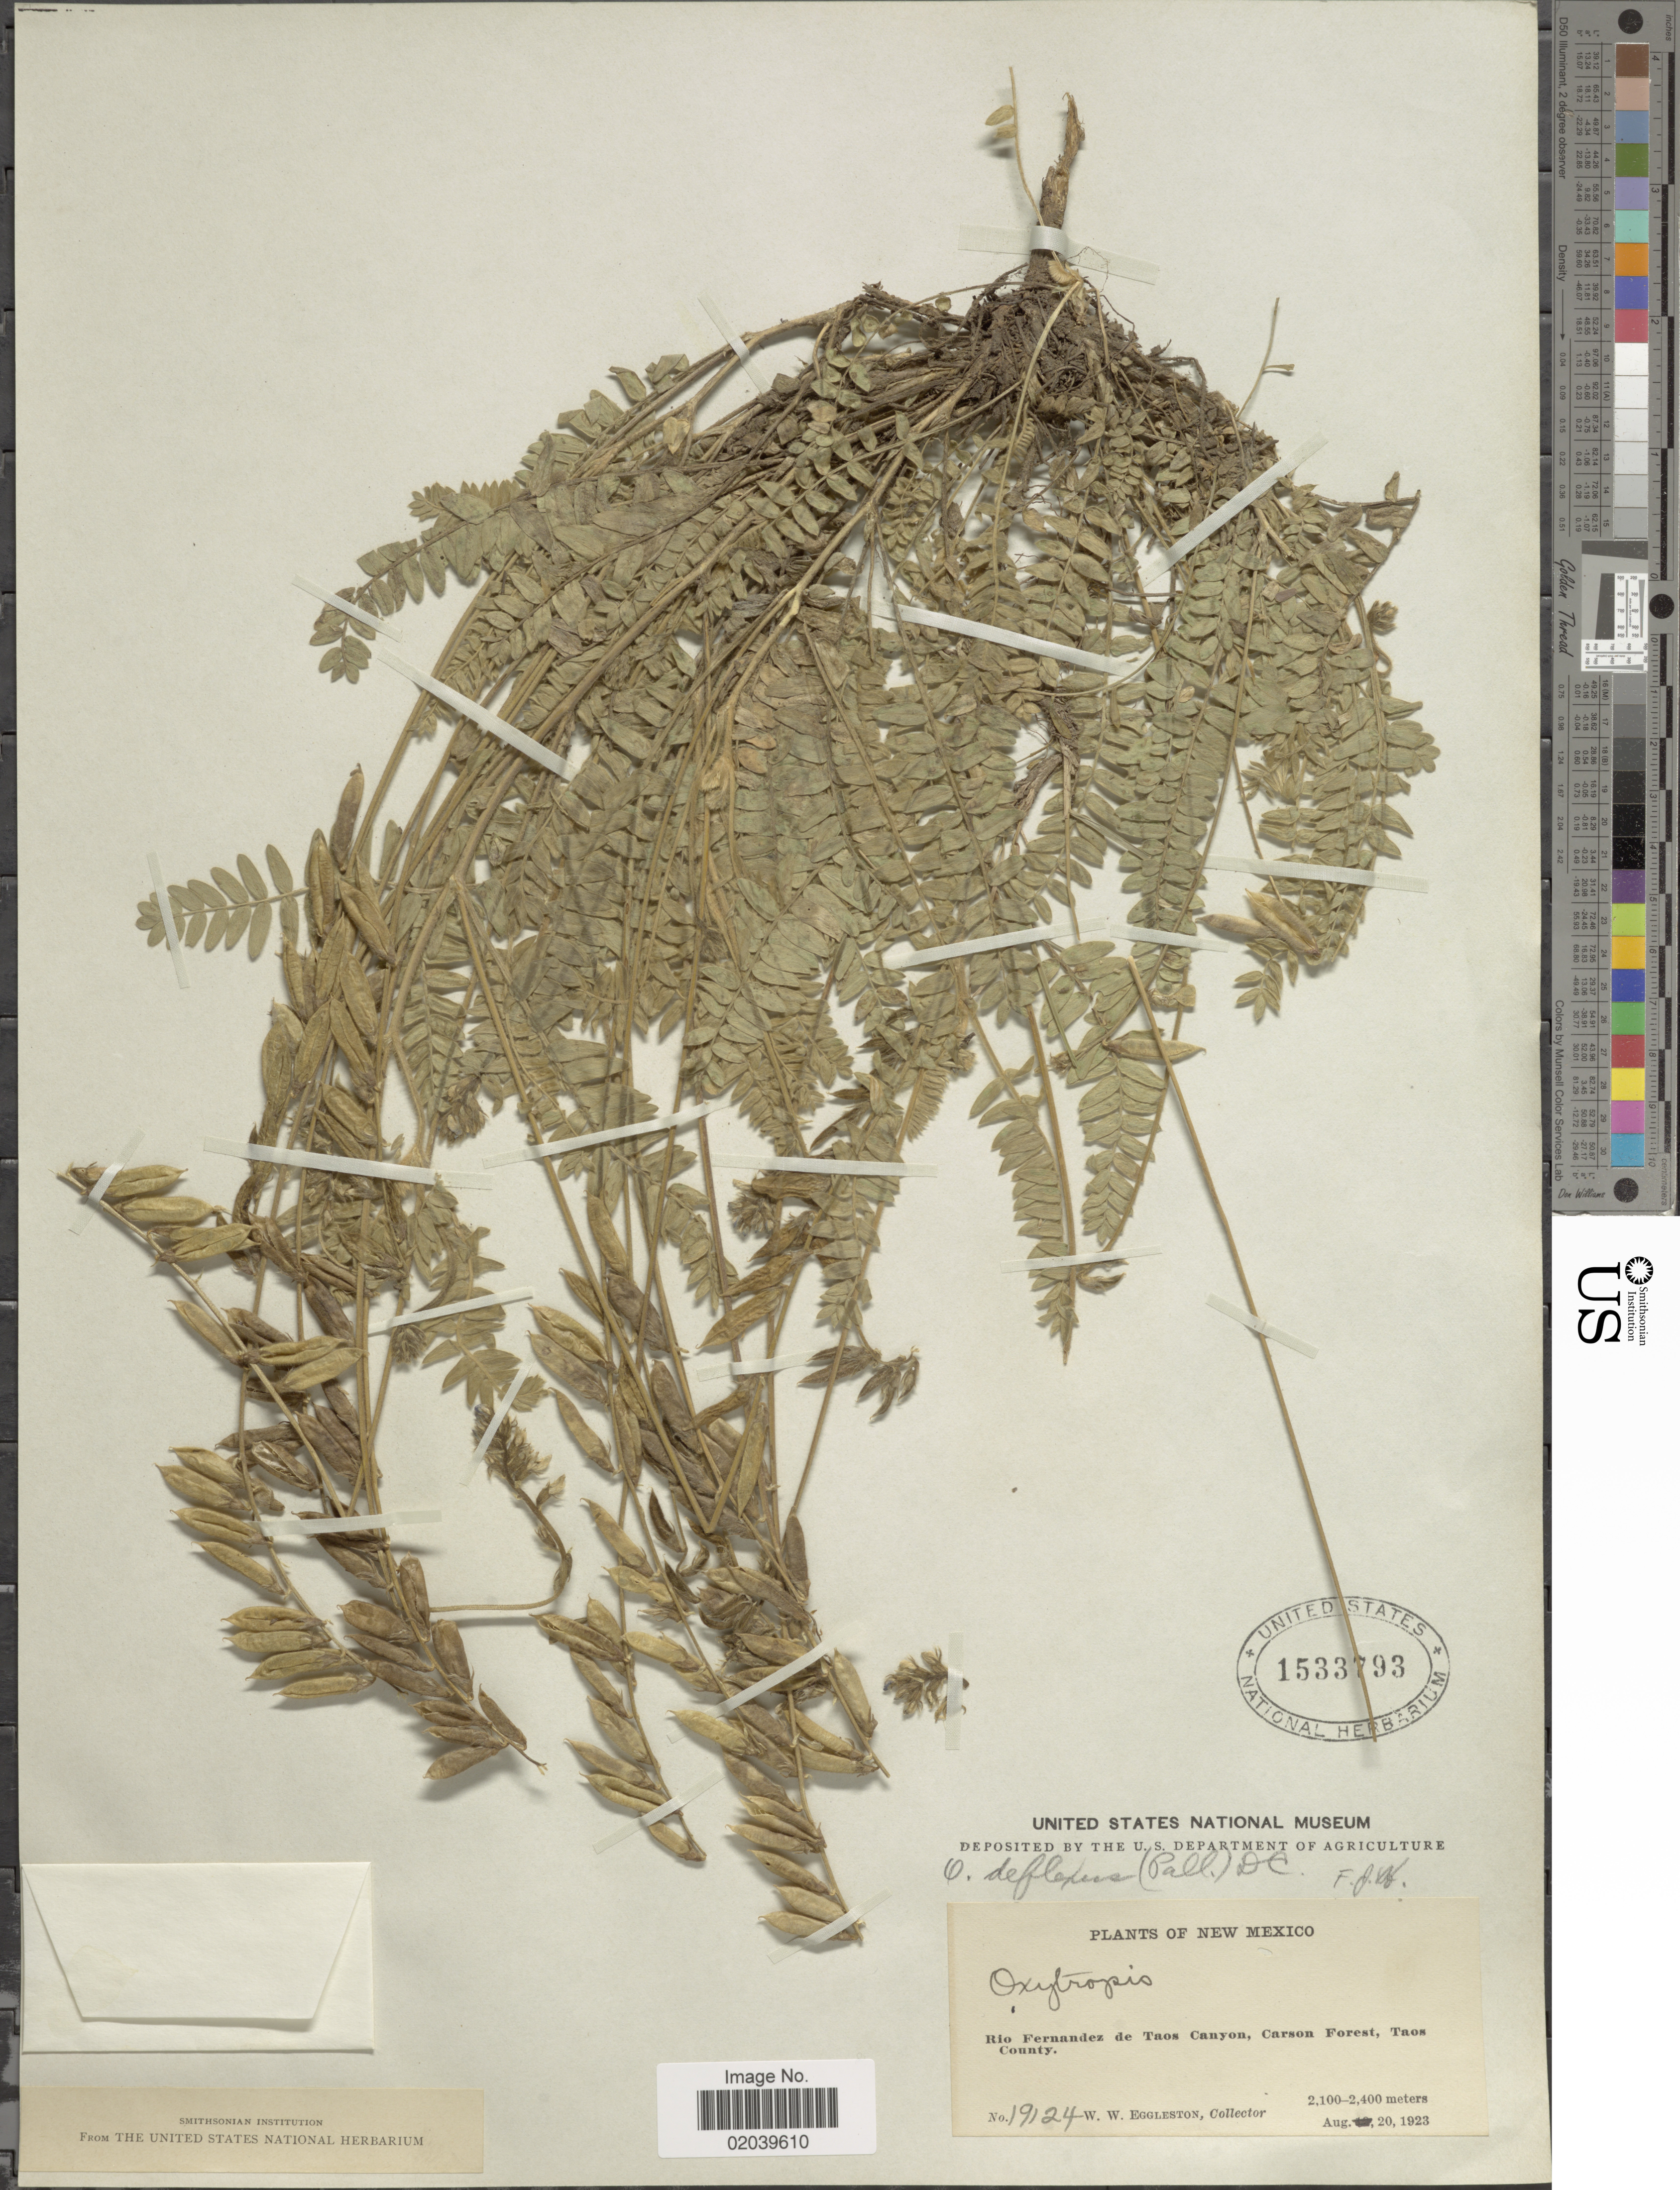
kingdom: Plantae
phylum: Tracheophyta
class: Magnoliopsida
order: Fabales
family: Fabaceae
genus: Oxytropis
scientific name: Oxytropis deflexa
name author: (Pall.) DC.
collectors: W. W. Eggleston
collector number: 19124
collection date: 1923-08-20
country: United States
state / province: New Mexico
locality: Rio Fernandez de Taos Canyon, Carson Forest, Taos County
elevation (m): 2100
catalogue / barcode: US 1533793